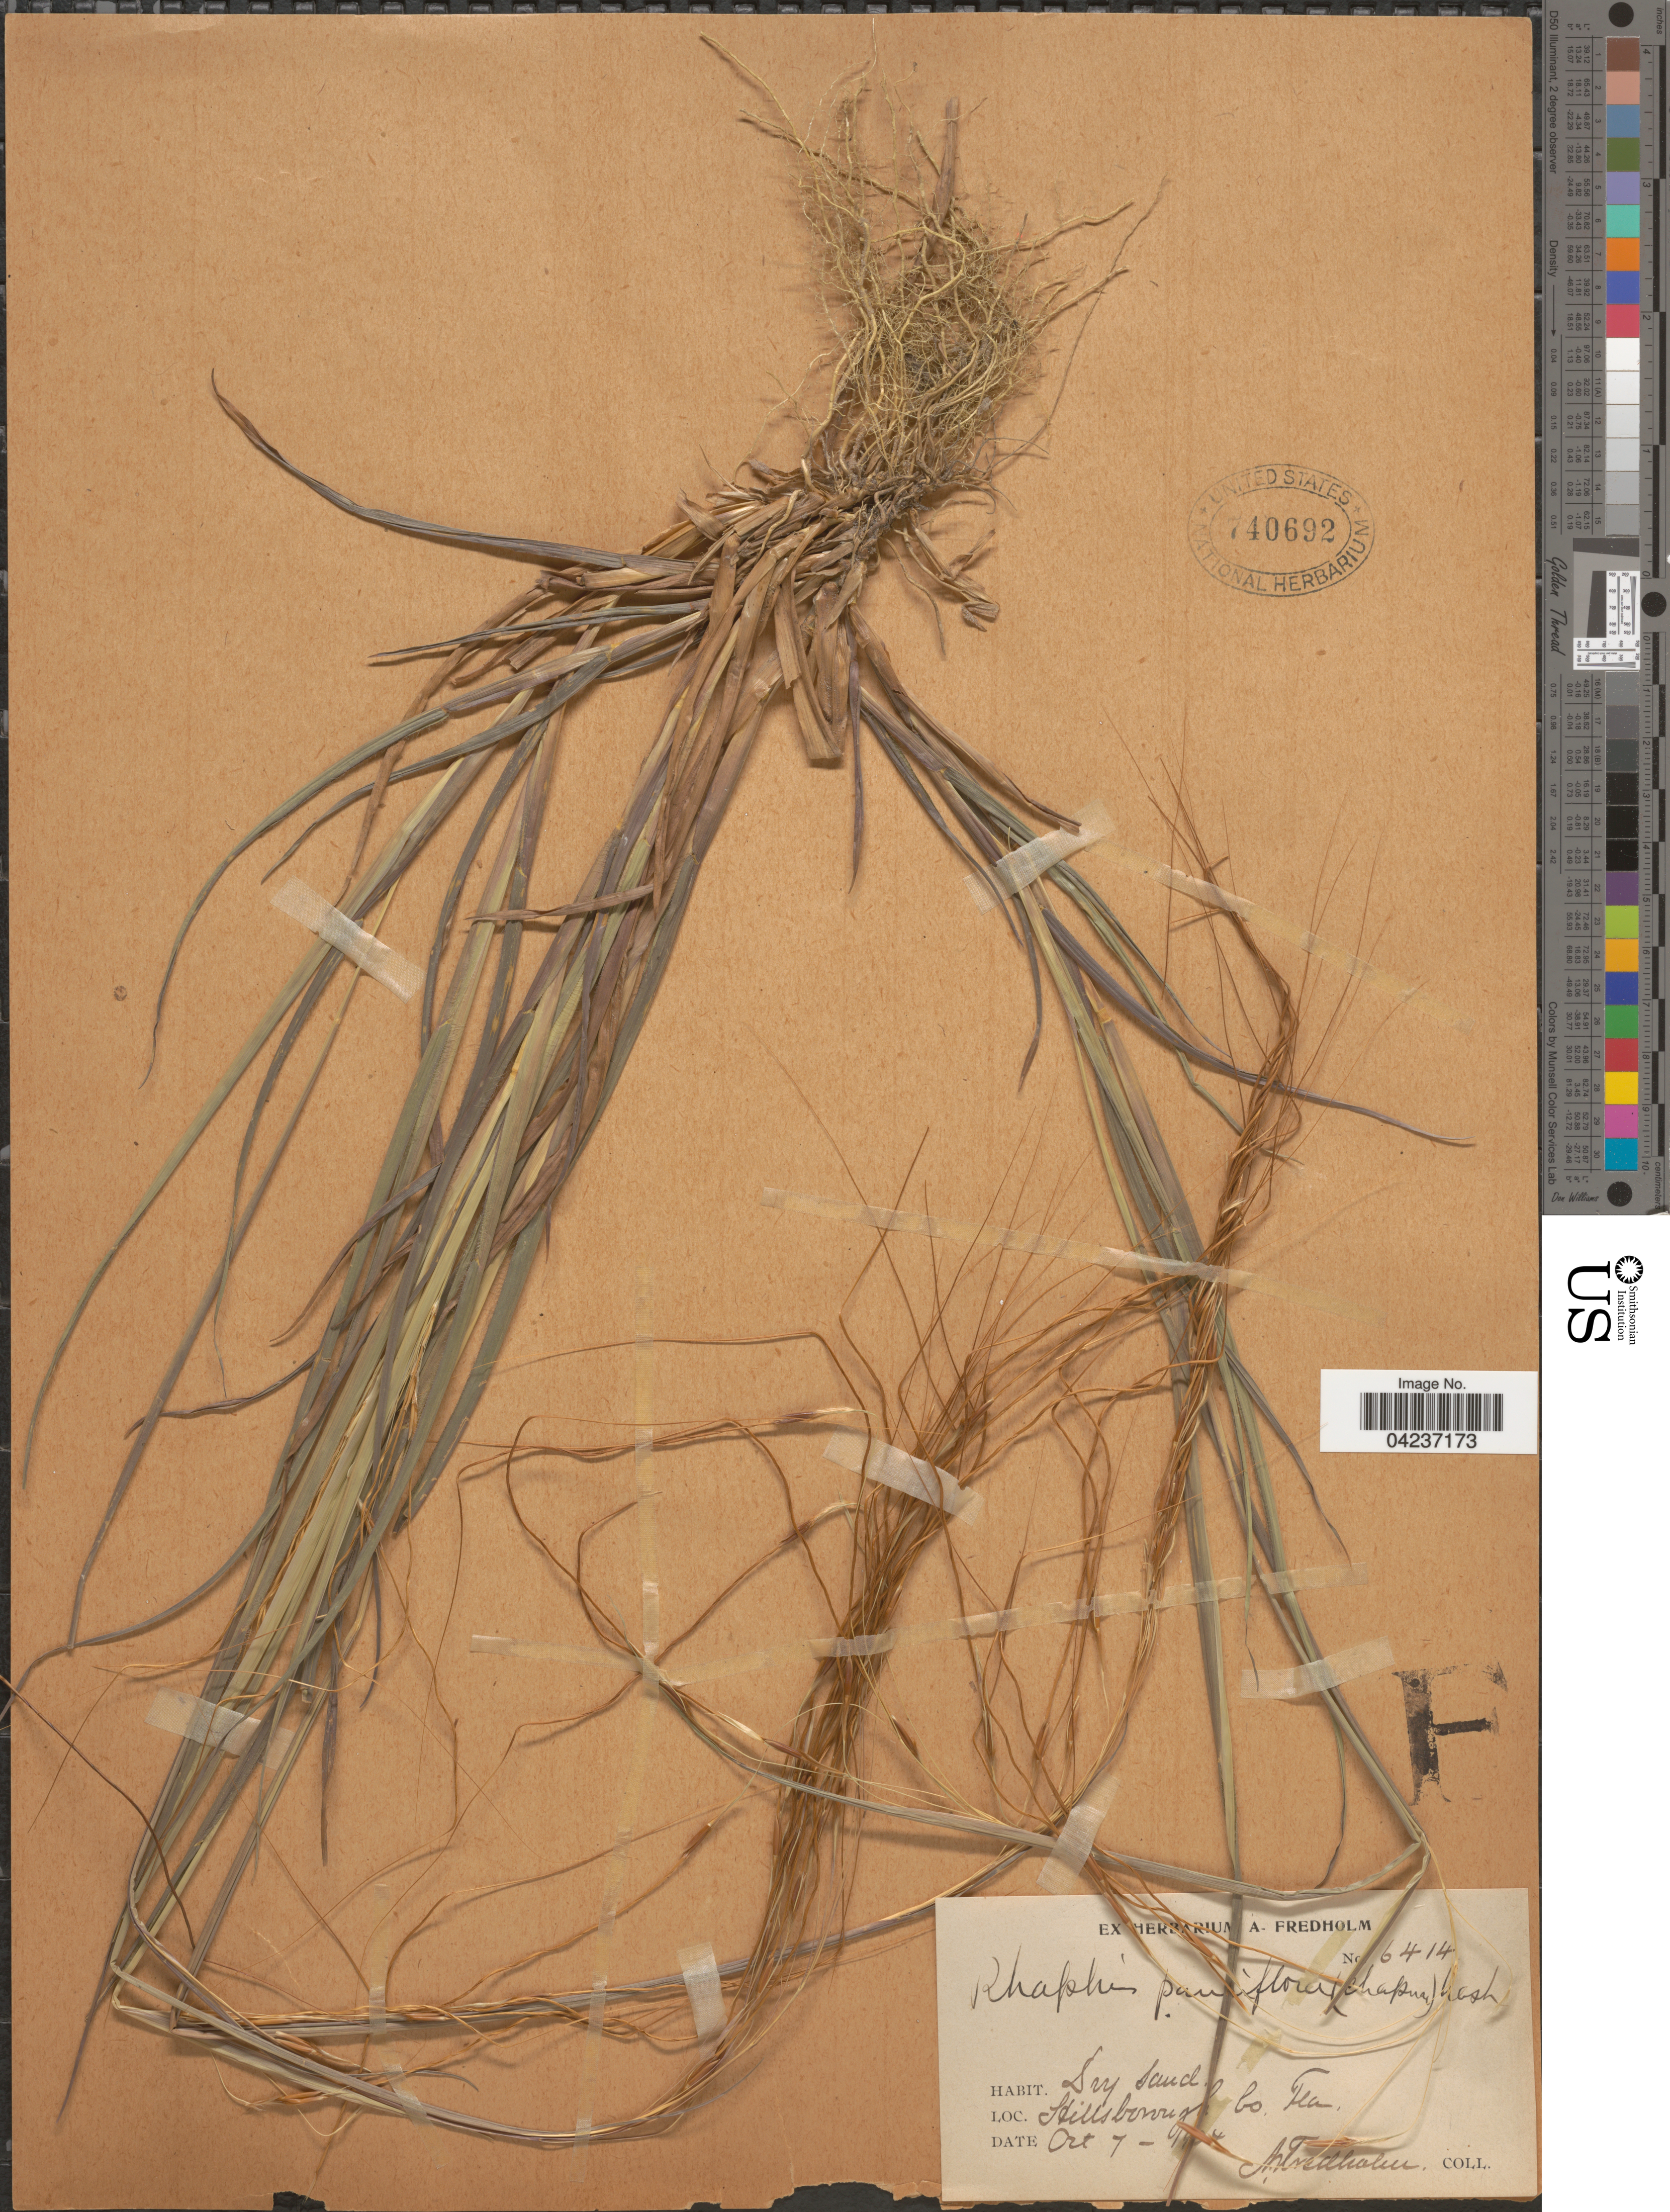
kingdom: Plantae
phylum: Tracheophyta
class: Liliopsida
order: Poales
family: Poaceae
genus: Chrysopogon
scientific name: Chrysopogon pauciflorus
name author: (Chapm.) Benth. ex Vasey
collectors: A. Fredholm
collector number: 6414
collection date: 1904-10-07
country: United States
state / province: Florida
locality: Hillsborough Co.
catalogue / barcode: US 740692